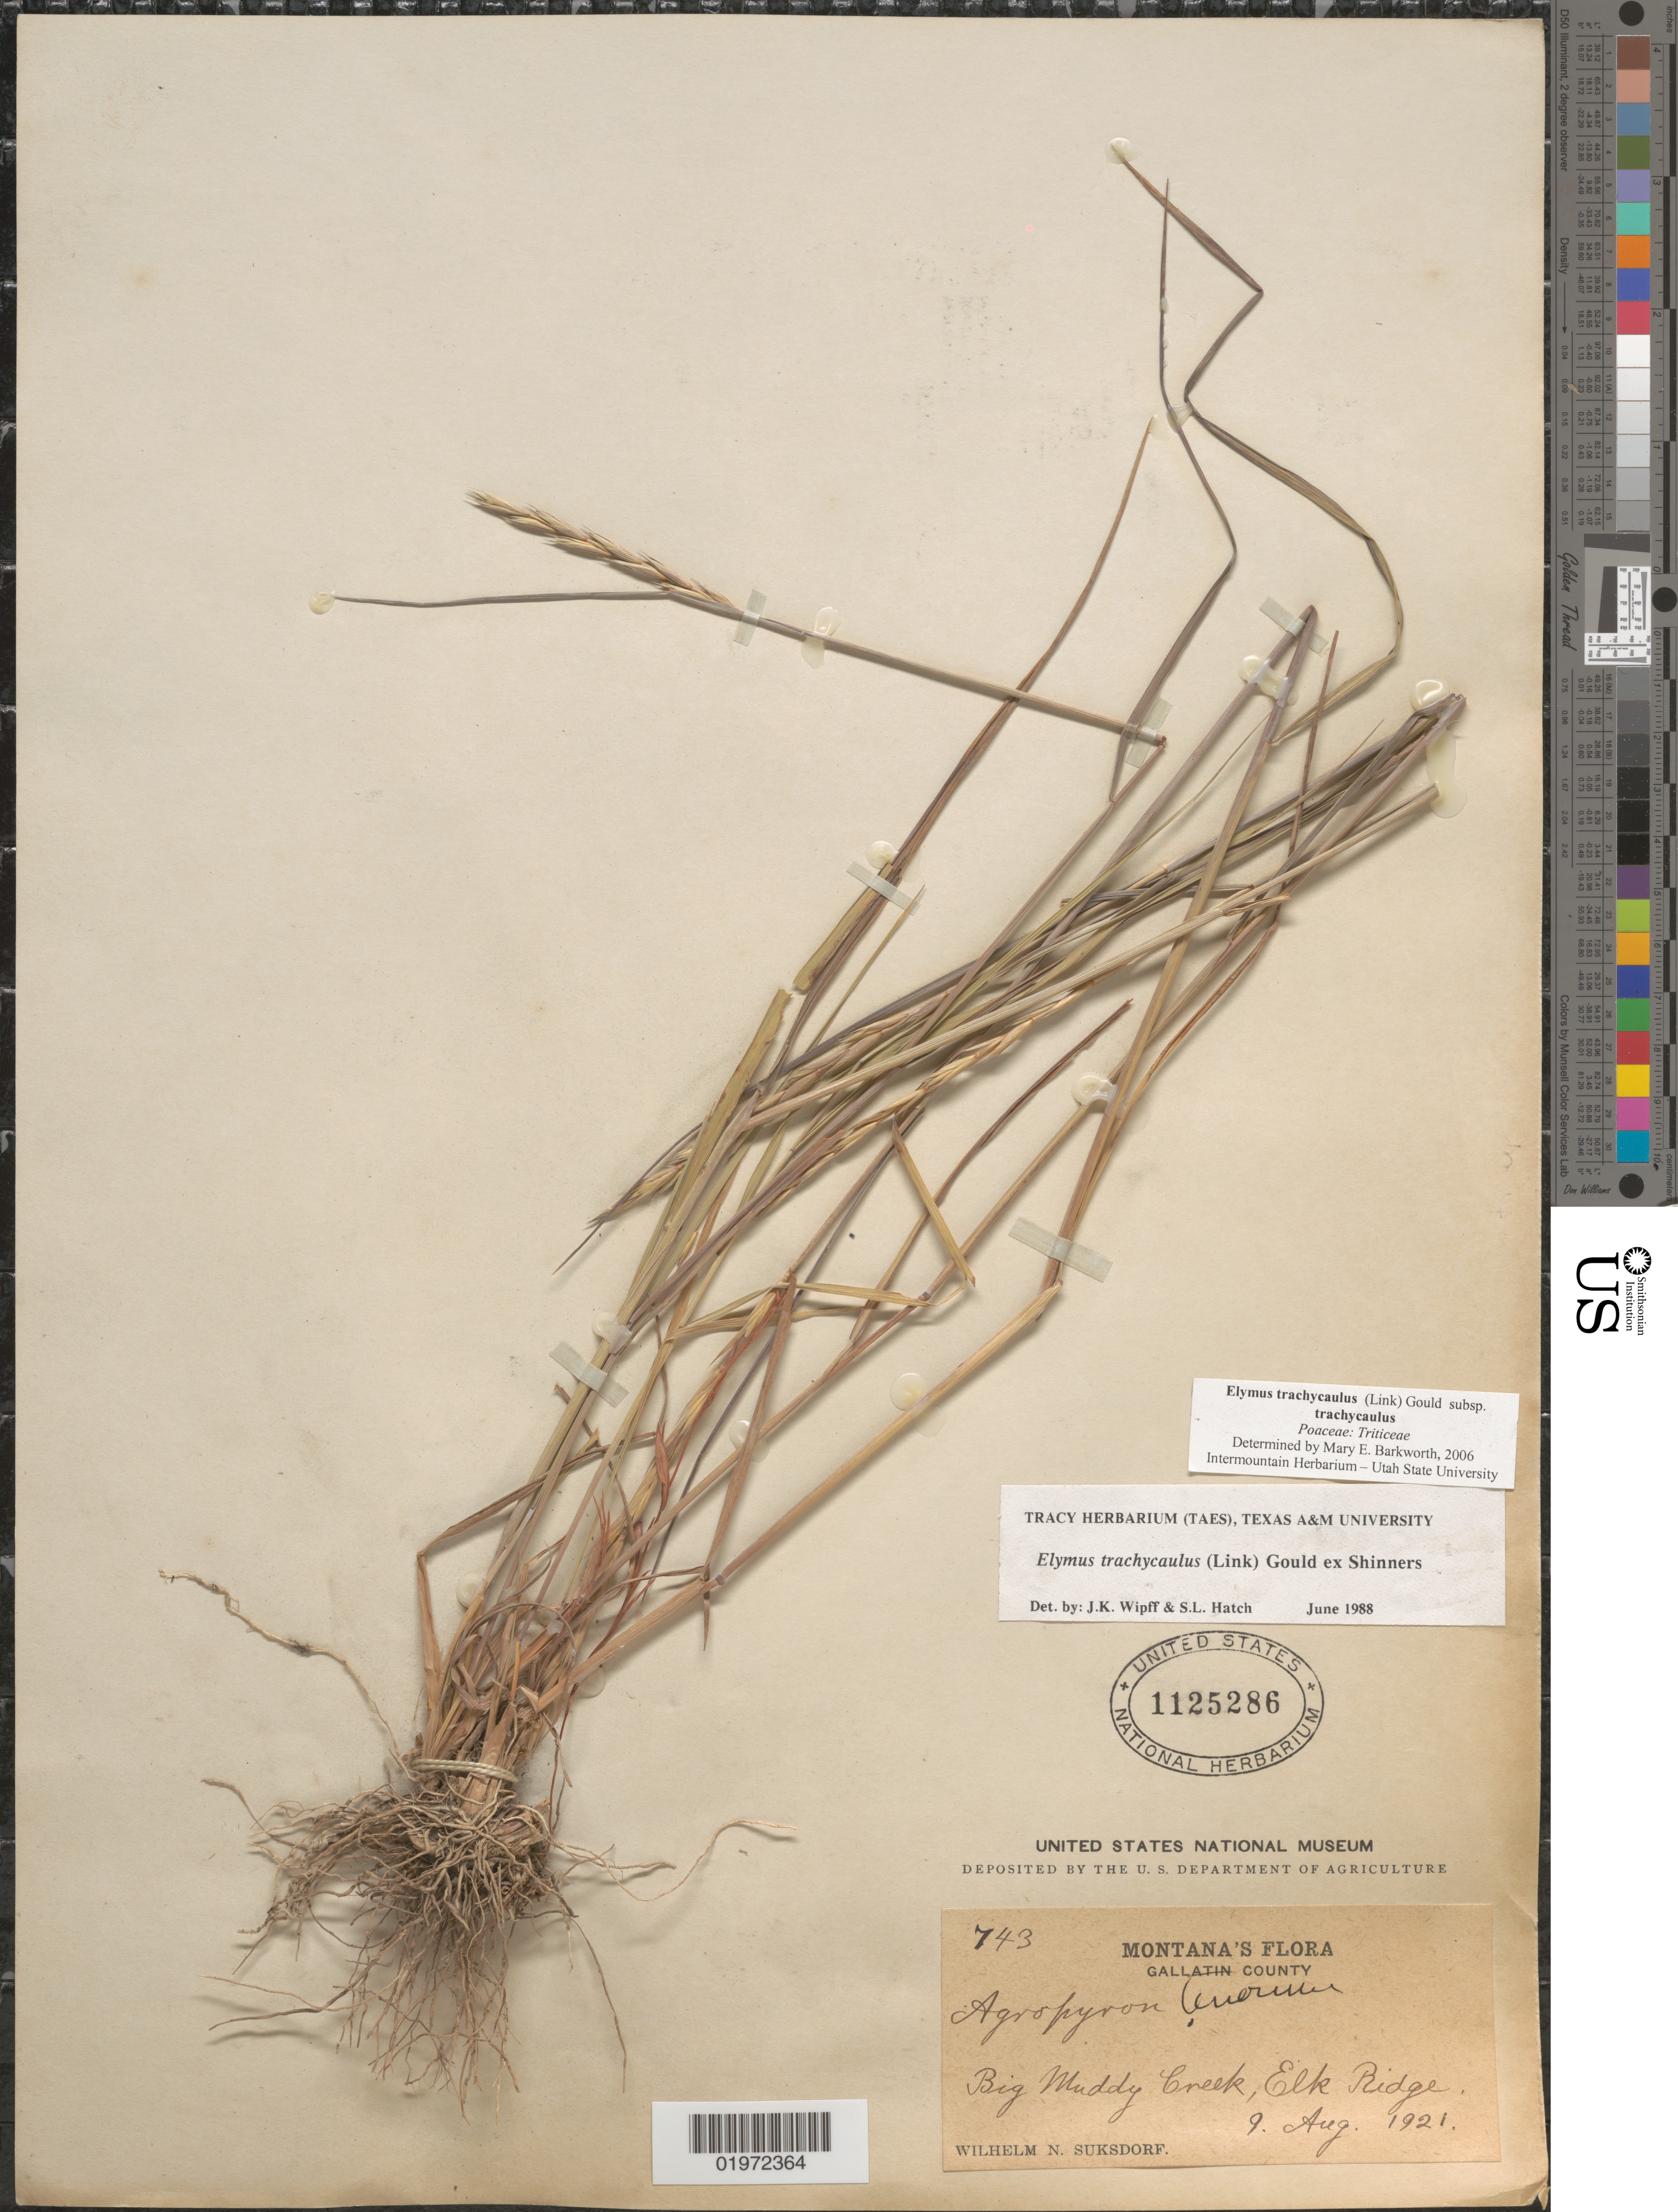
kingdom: Plantae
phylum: Tracheophyta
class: Liliopsida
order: Poales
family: Poaceae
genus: Elymus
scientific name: Elymus trachycaulus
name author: (Link) Gould ex Shinners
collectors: W. N. Suksdorf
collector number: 743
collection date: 1921-08-09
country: United States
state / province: Montana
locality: Gallatin County. Big Muddy Creek, Elk Ridge.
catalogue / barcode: US 1125286